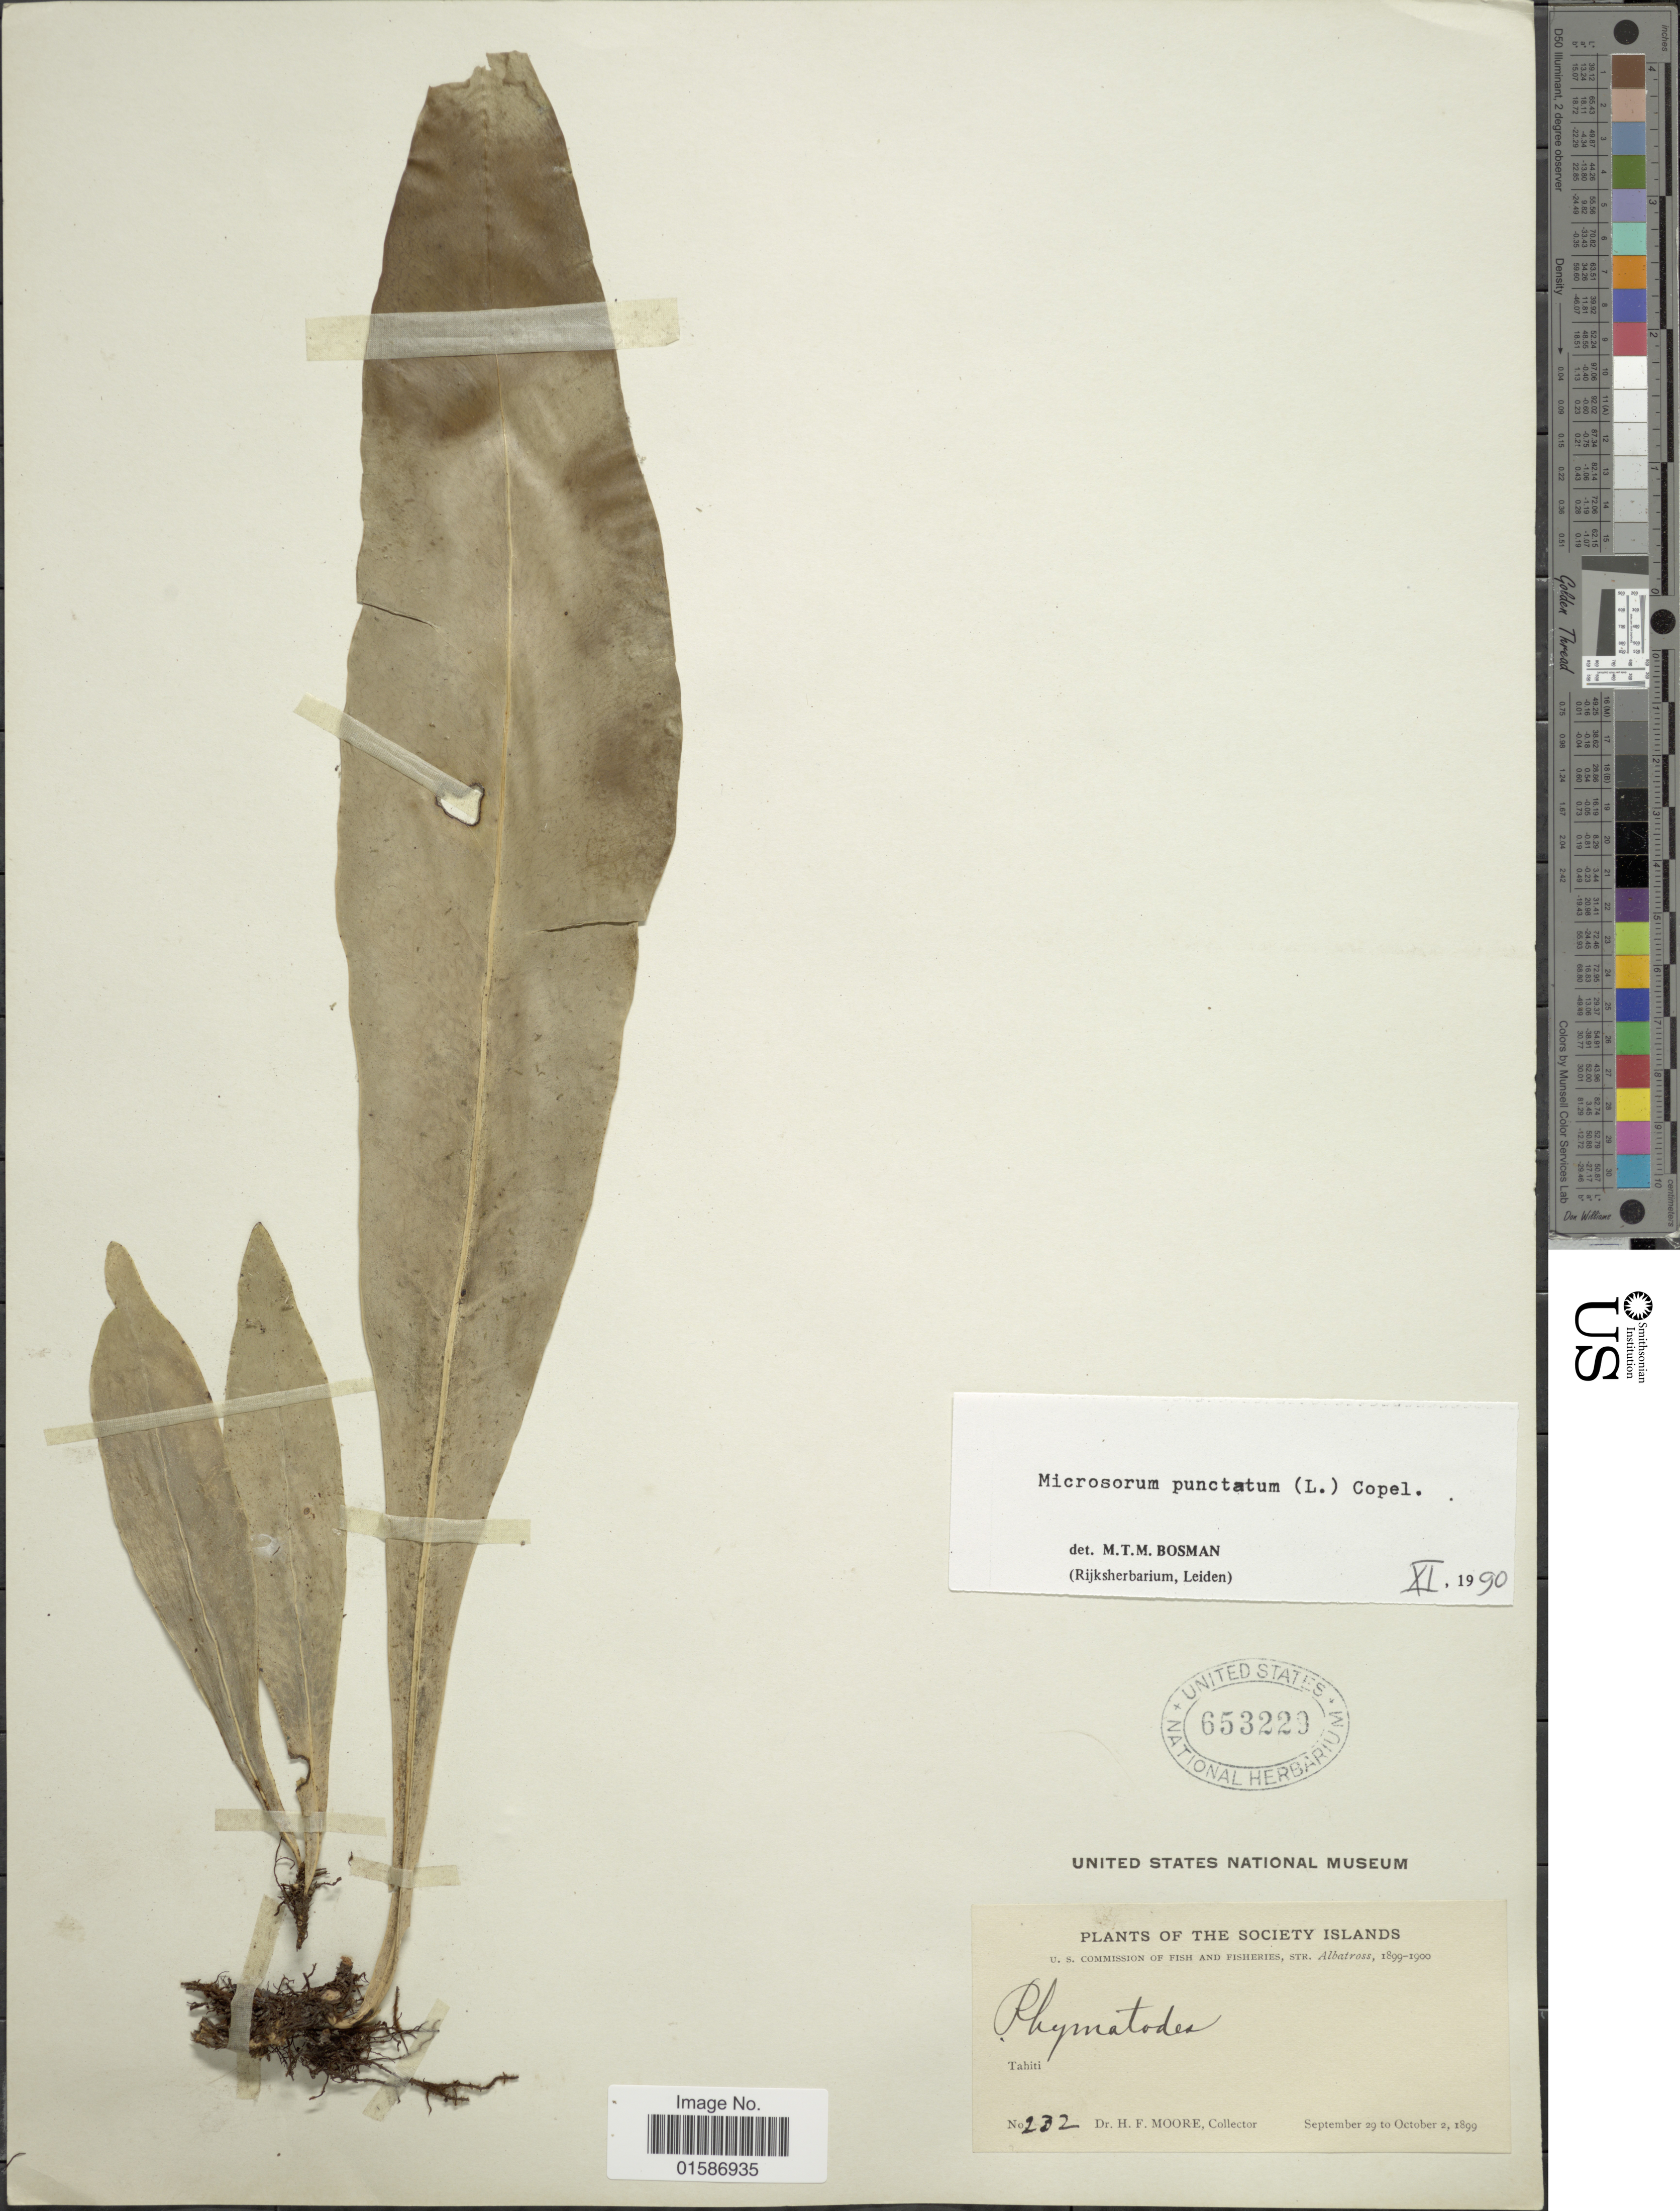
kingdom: Plantae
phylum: Tracheophyta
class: Polypodiopsida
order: Polypodiales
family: Polypodiaceae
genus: Microsorum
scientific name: Microsorum punctatum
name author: (L.) Copel.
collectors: H. F. Moore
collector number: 232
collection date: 1899-09-29/1899-10-29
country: French Polynesia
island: Tahiti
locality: The Society Islands, Tahiti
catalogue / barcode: US 653229